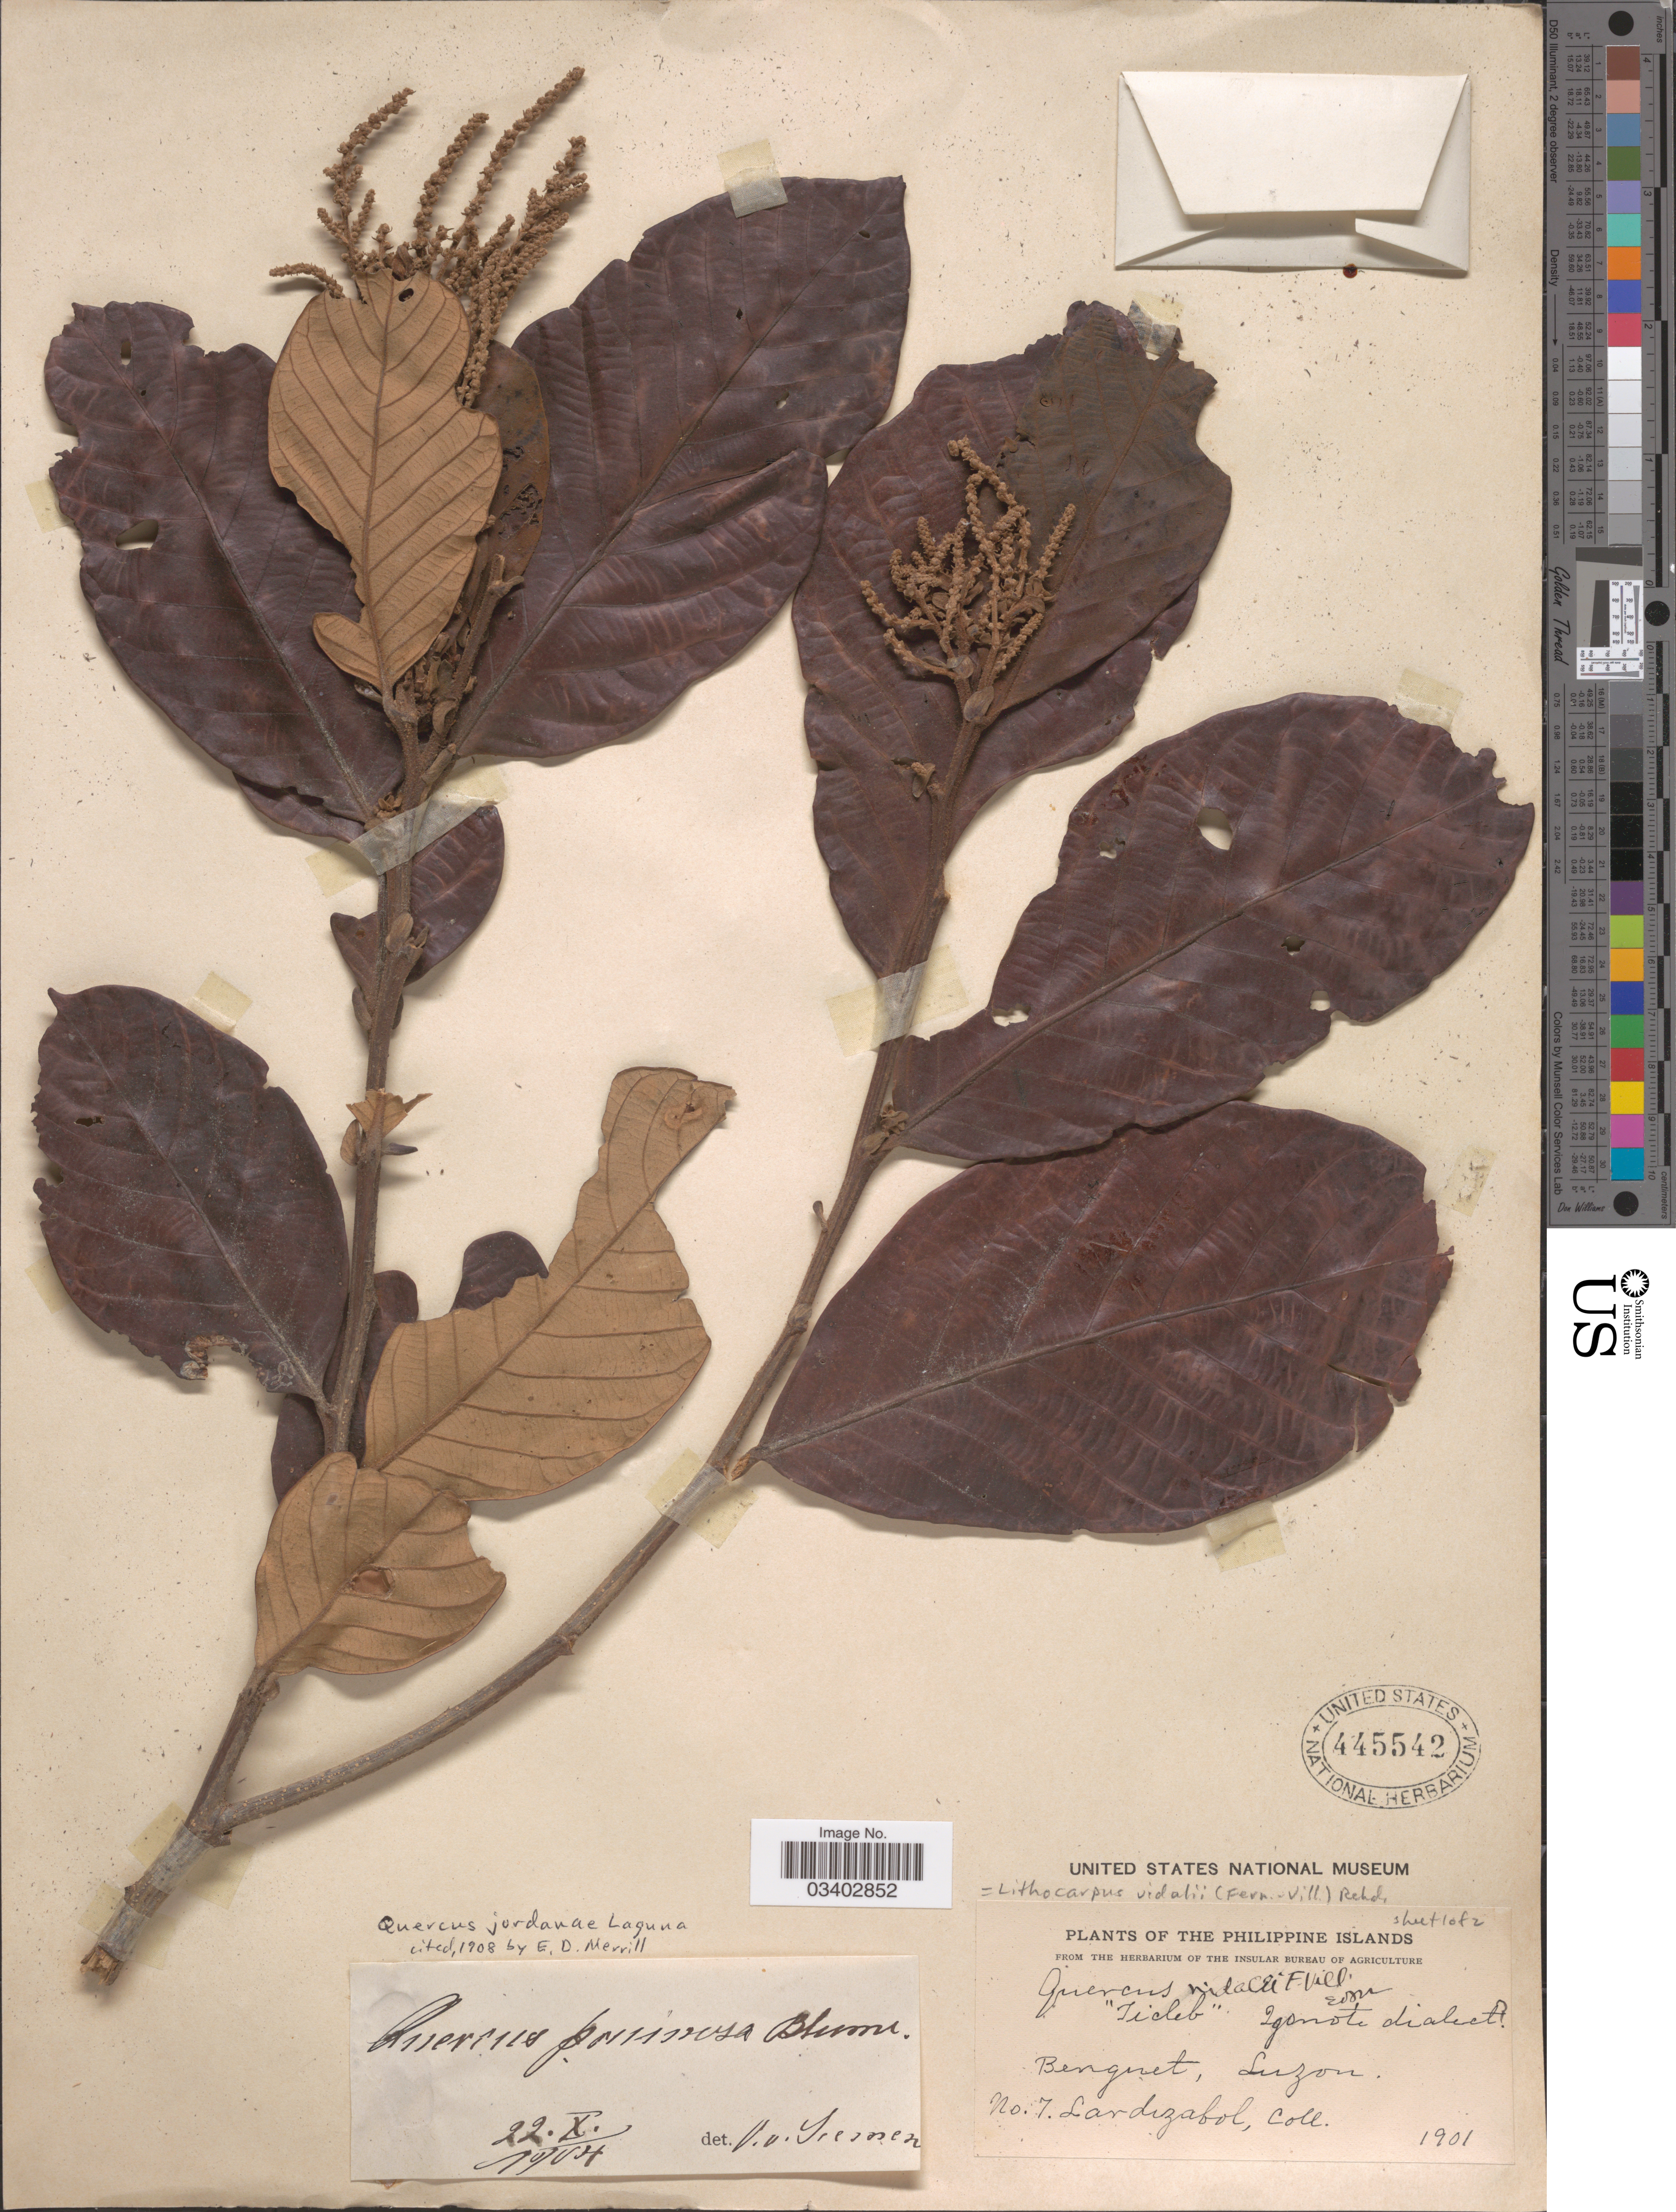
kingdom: Plantae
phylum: Tracheophyta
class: Magnoliopsida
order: Fagales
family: Fagaceae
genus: Lithocarpus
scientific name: Lithocarpus vidalii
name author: (Fern.-Vill.) Rehder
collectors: Lardizabol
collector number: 7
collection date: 1901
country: Philippines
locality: Benguet, Luzon.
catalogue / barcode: US 445542